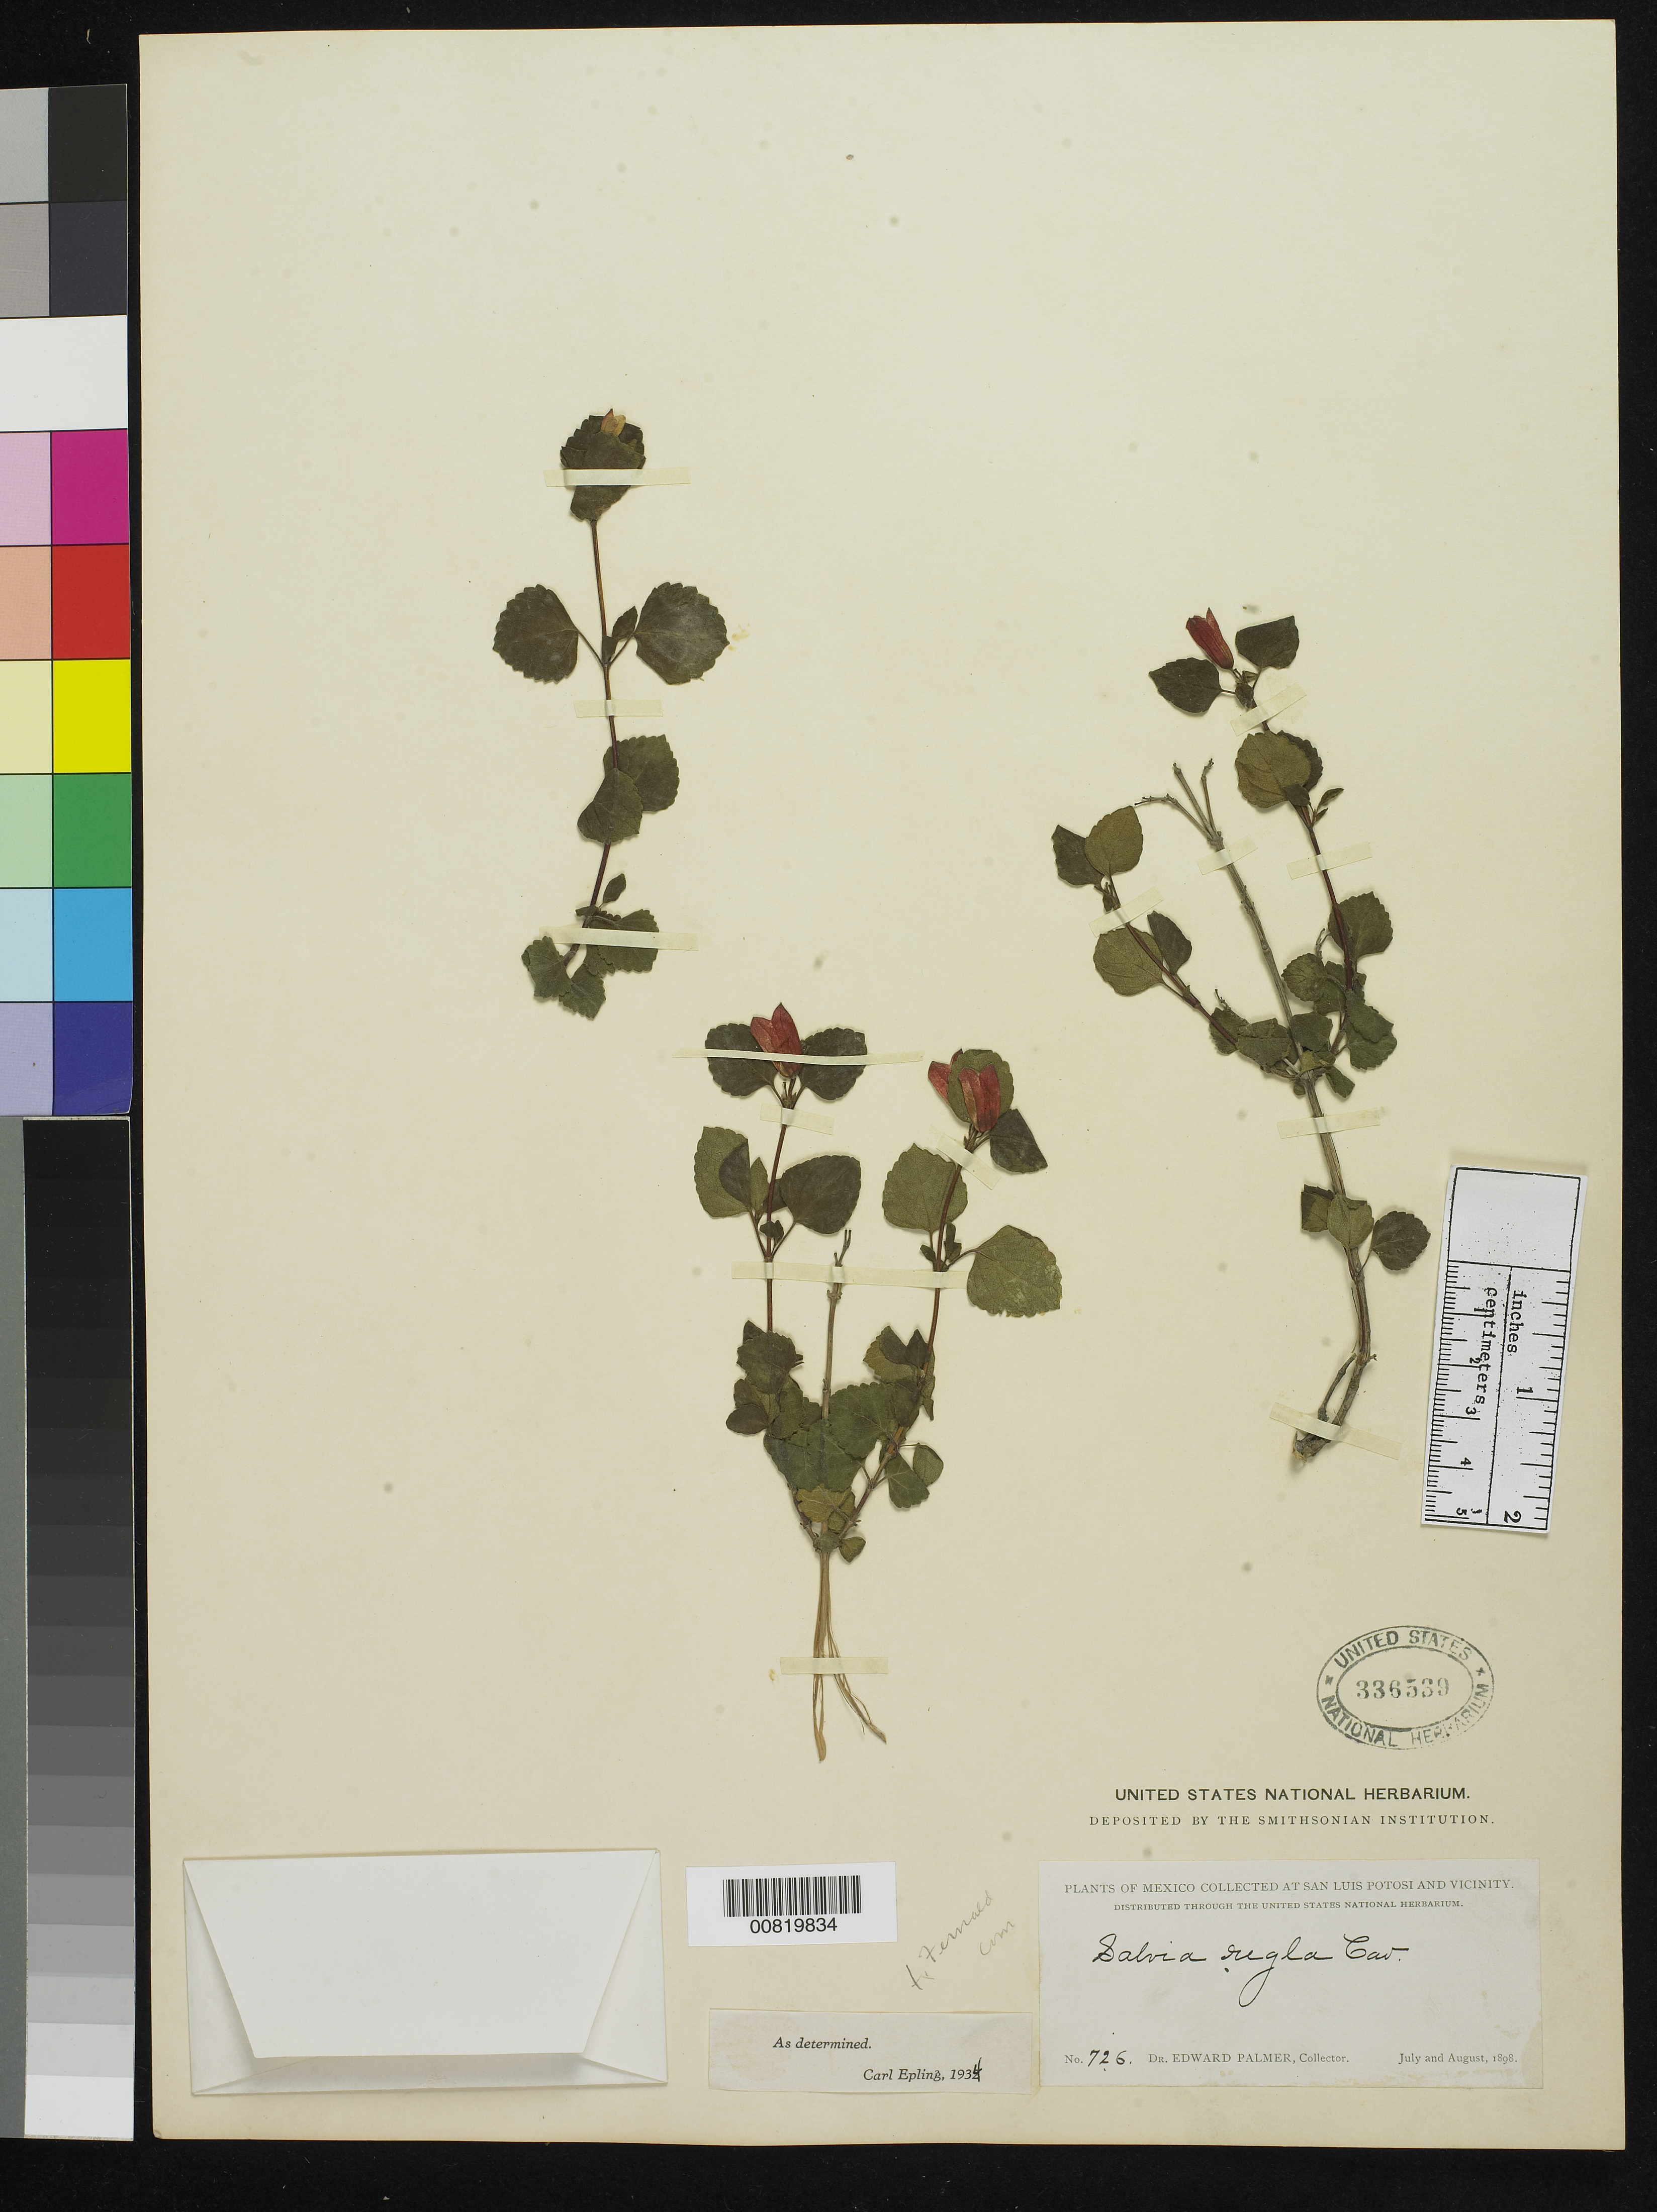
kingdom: Plantae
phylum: Tracheophyta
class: Magnoliopsida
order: Lamiales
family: Lamiaceae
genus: Salvia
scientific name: Salvia regla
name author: Cav.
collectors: E. Palmer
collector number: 726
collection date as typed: Jul 1898 to -- Aug 1898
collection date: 1898-07/1898-08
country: Mexico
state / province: San Luis Potosí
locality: San Luis Potosí and vicinity.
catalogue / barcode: US 336539